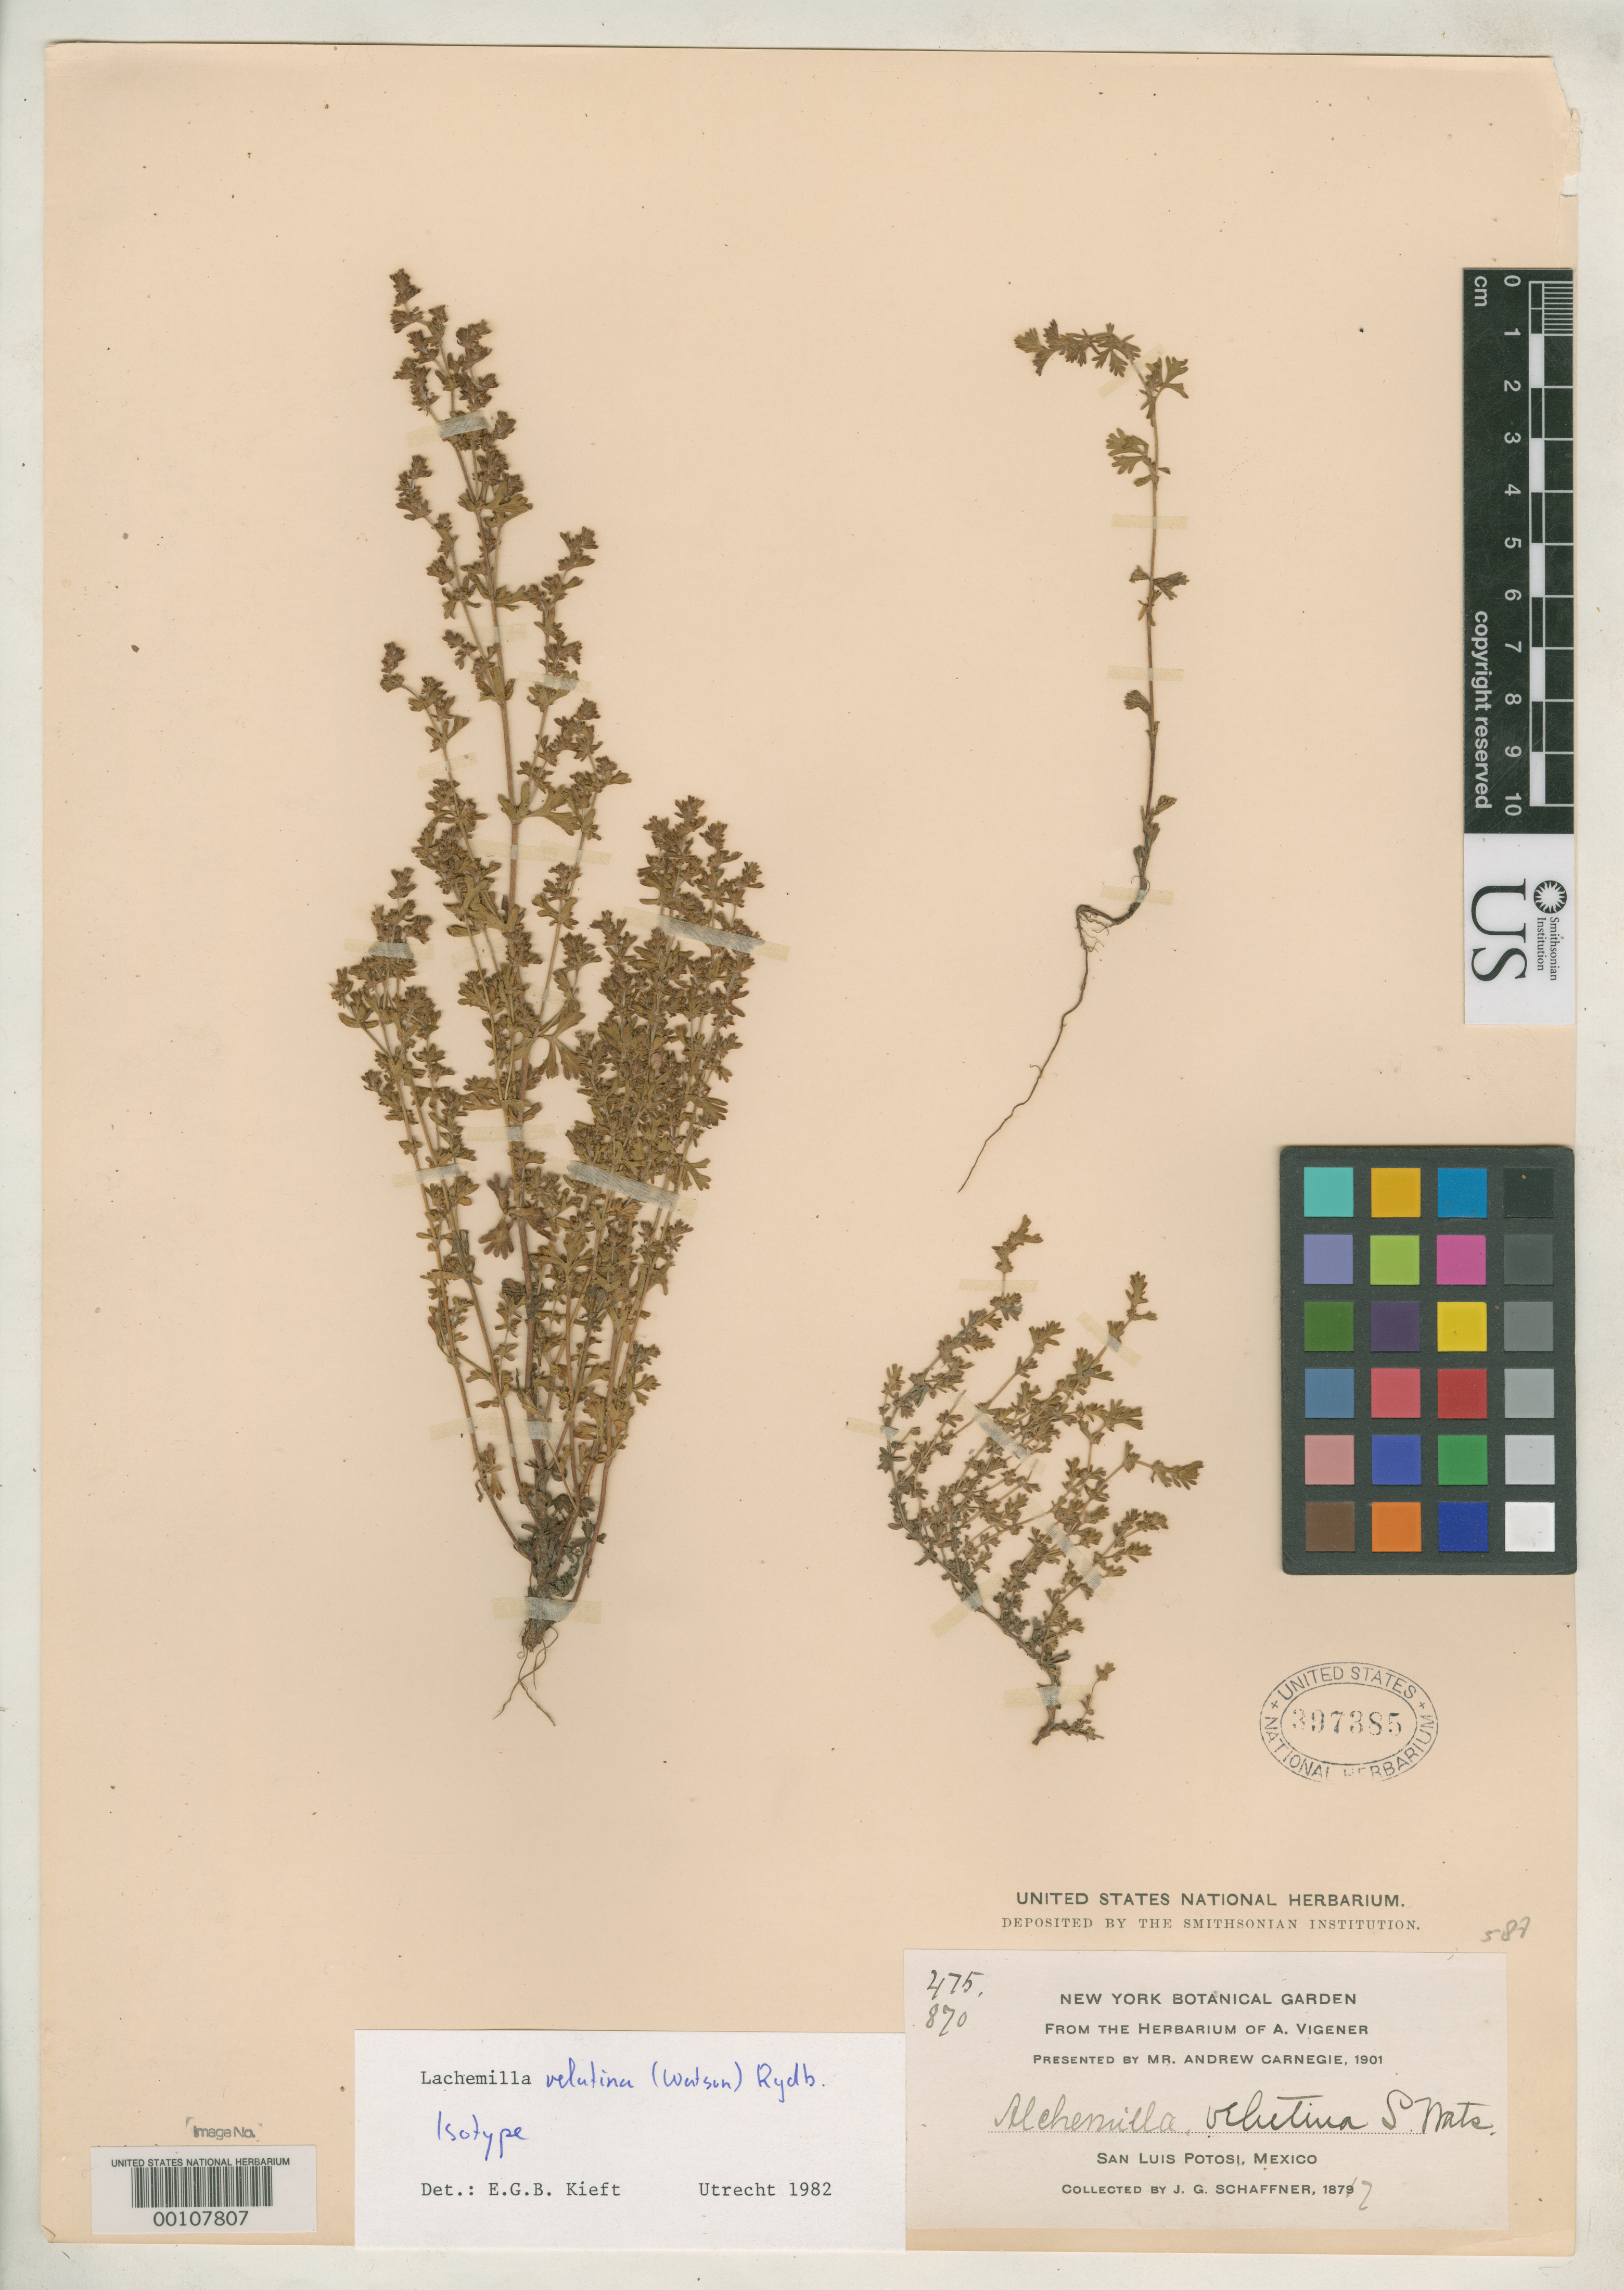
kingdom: Plantae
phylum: Tracheophyta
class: Magnoliopsida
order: Rosales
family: Rosaceae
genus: Alchemilla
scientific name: Alchemilla velutina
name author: S. Watson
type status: Isotype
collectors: J. G. Schaffner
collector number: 870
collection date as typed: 1877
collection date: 1877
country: Mexico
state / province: San Luis Potosi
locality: San Luis Potosi.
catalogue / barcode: US 397385